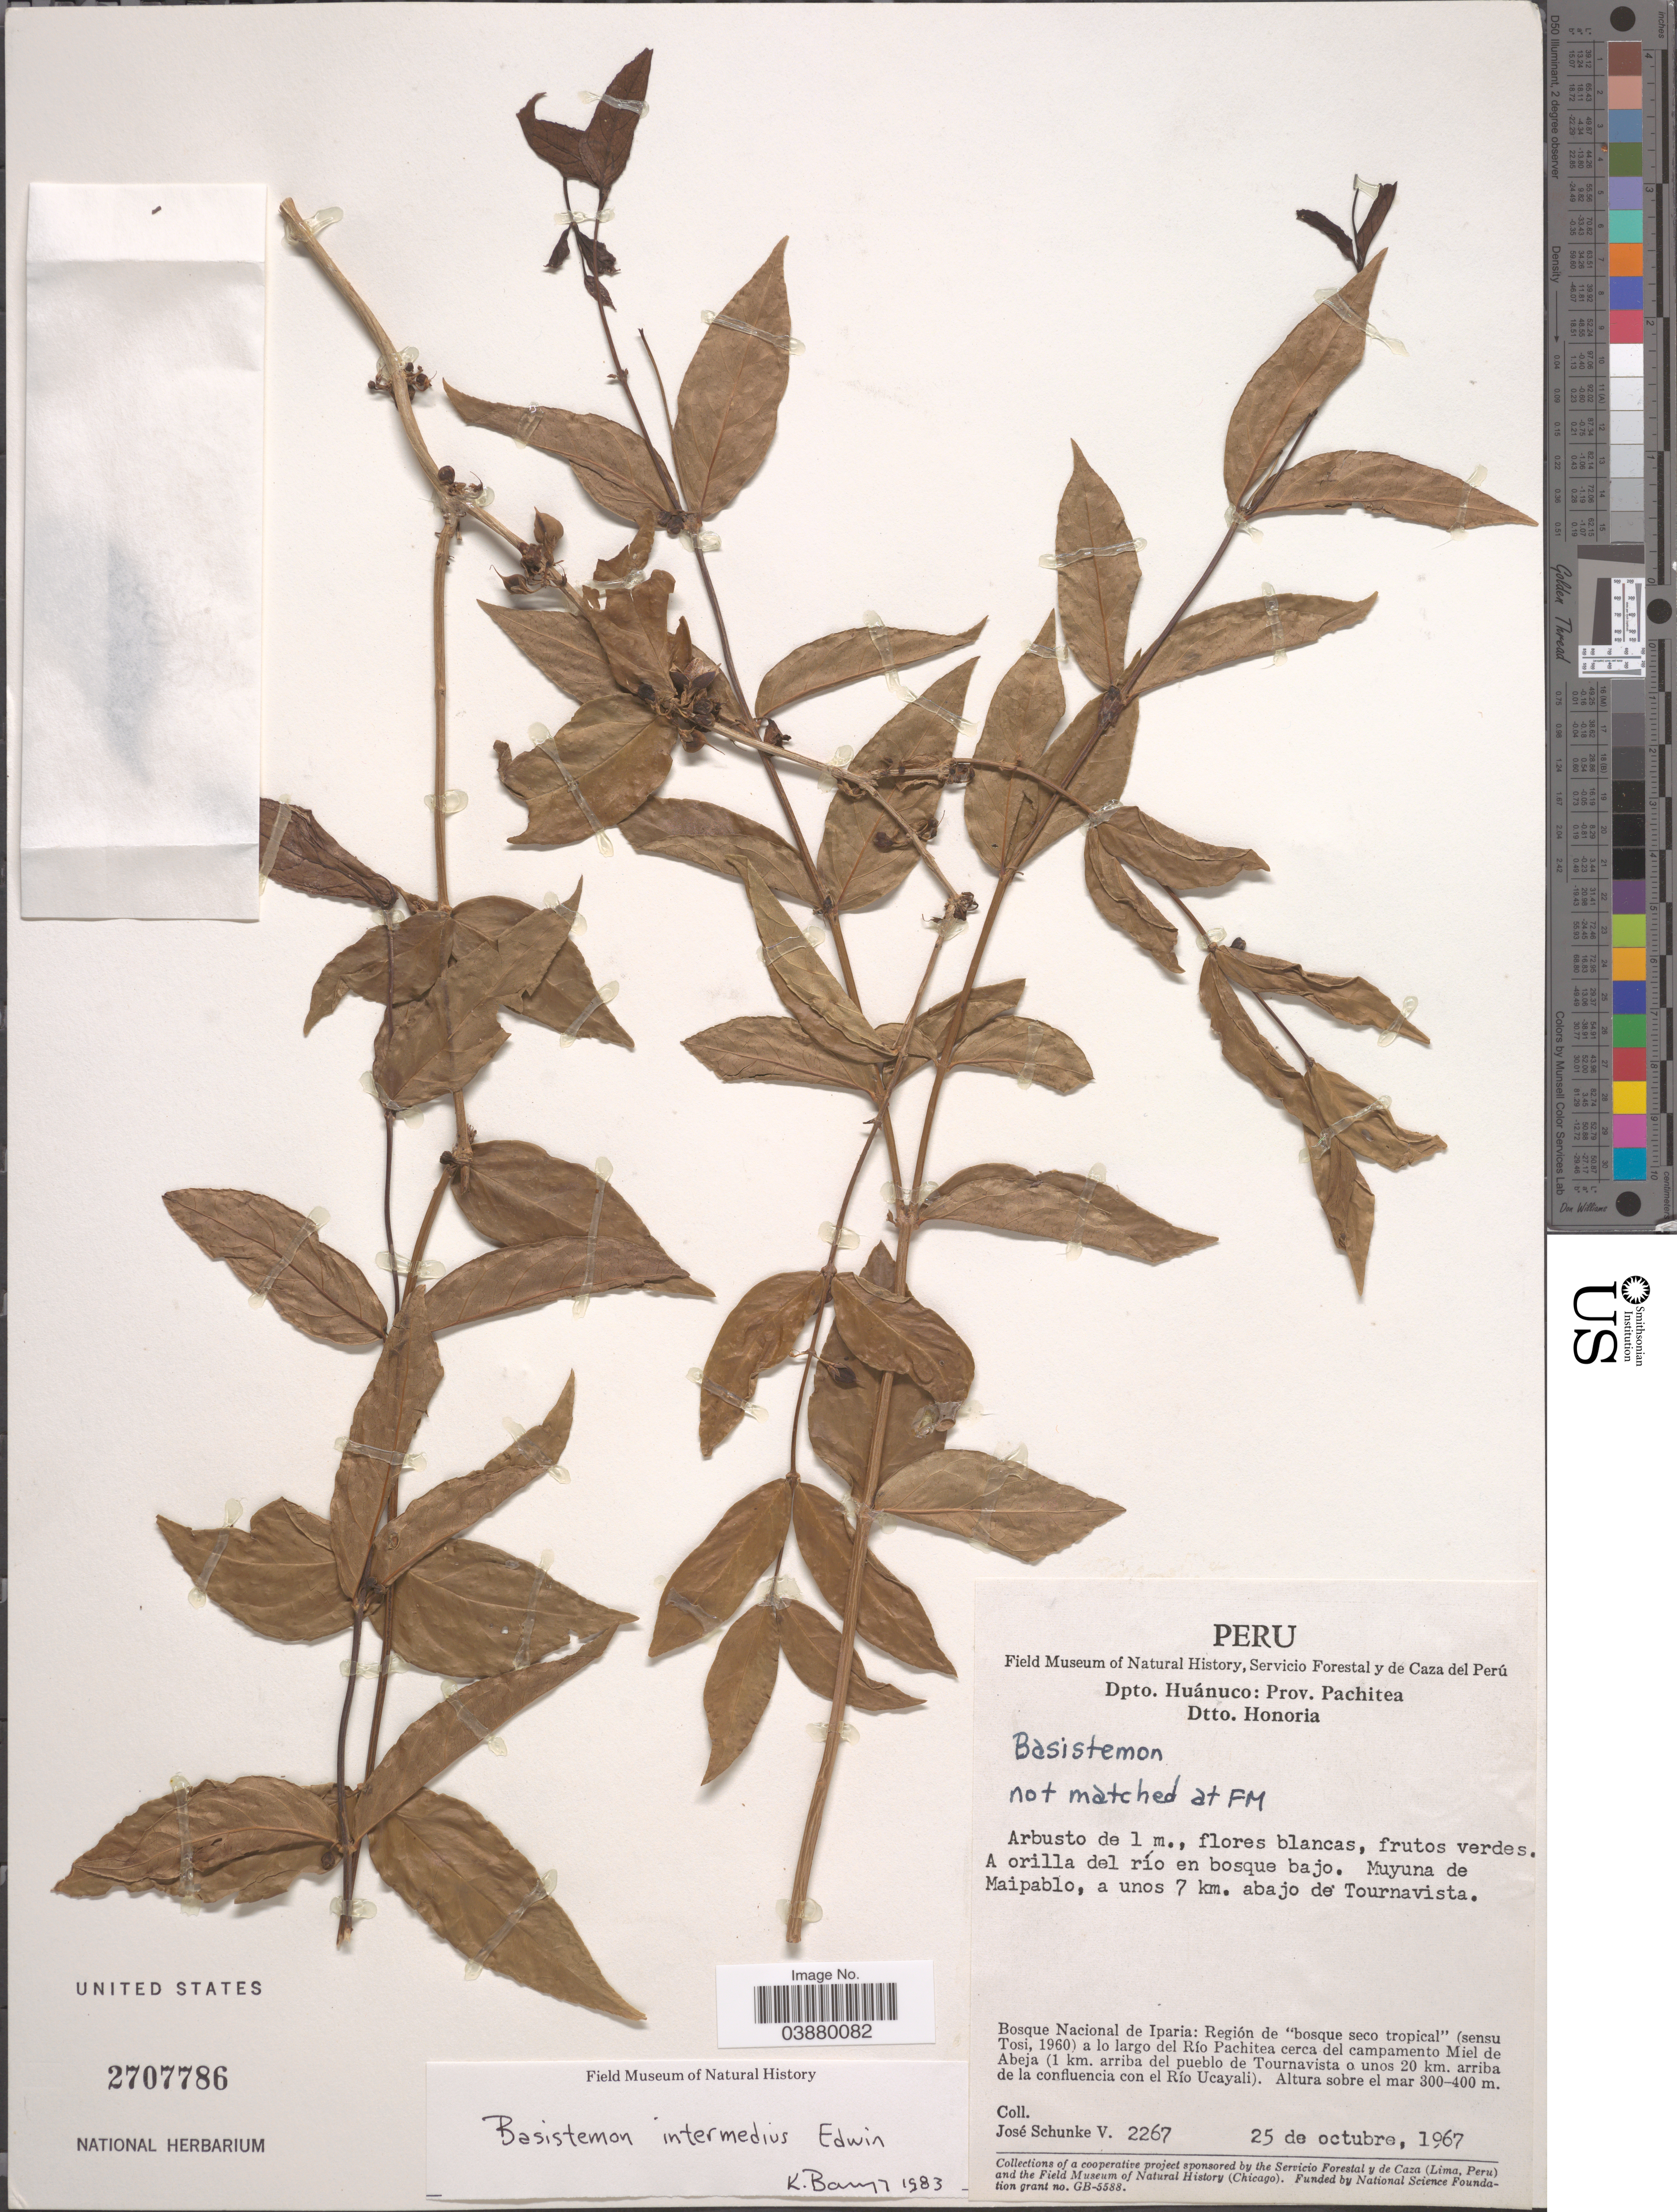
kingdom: Plantae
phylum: Tracheophyta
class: Magnoliopsida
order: Lamiales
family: Plantaginaceae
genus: Basistemon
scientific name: Basistemon intermedius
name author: Edwin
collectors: J. Schunke Vigo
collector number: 2267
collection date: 1967-10-25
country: Peru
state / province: Huánuco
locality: Dpto. Huánuco: Prov. Pachitea, Dtto. Honoria. Muyuna de Maipablo, a unos 7 km. abajo de Tournavista. Bosque Nacional de Iparia: Región de "bosque seco tropical" (sensu Tosi, 1960) a lo largo del Río Pachitea cerca del campamento Miel de Abeja (1 km. arriba del pueblo de Tournavista o unos 20 km. arriba de la confluencia con el Río Ucayali).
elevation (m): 300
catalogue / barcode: US 2707786